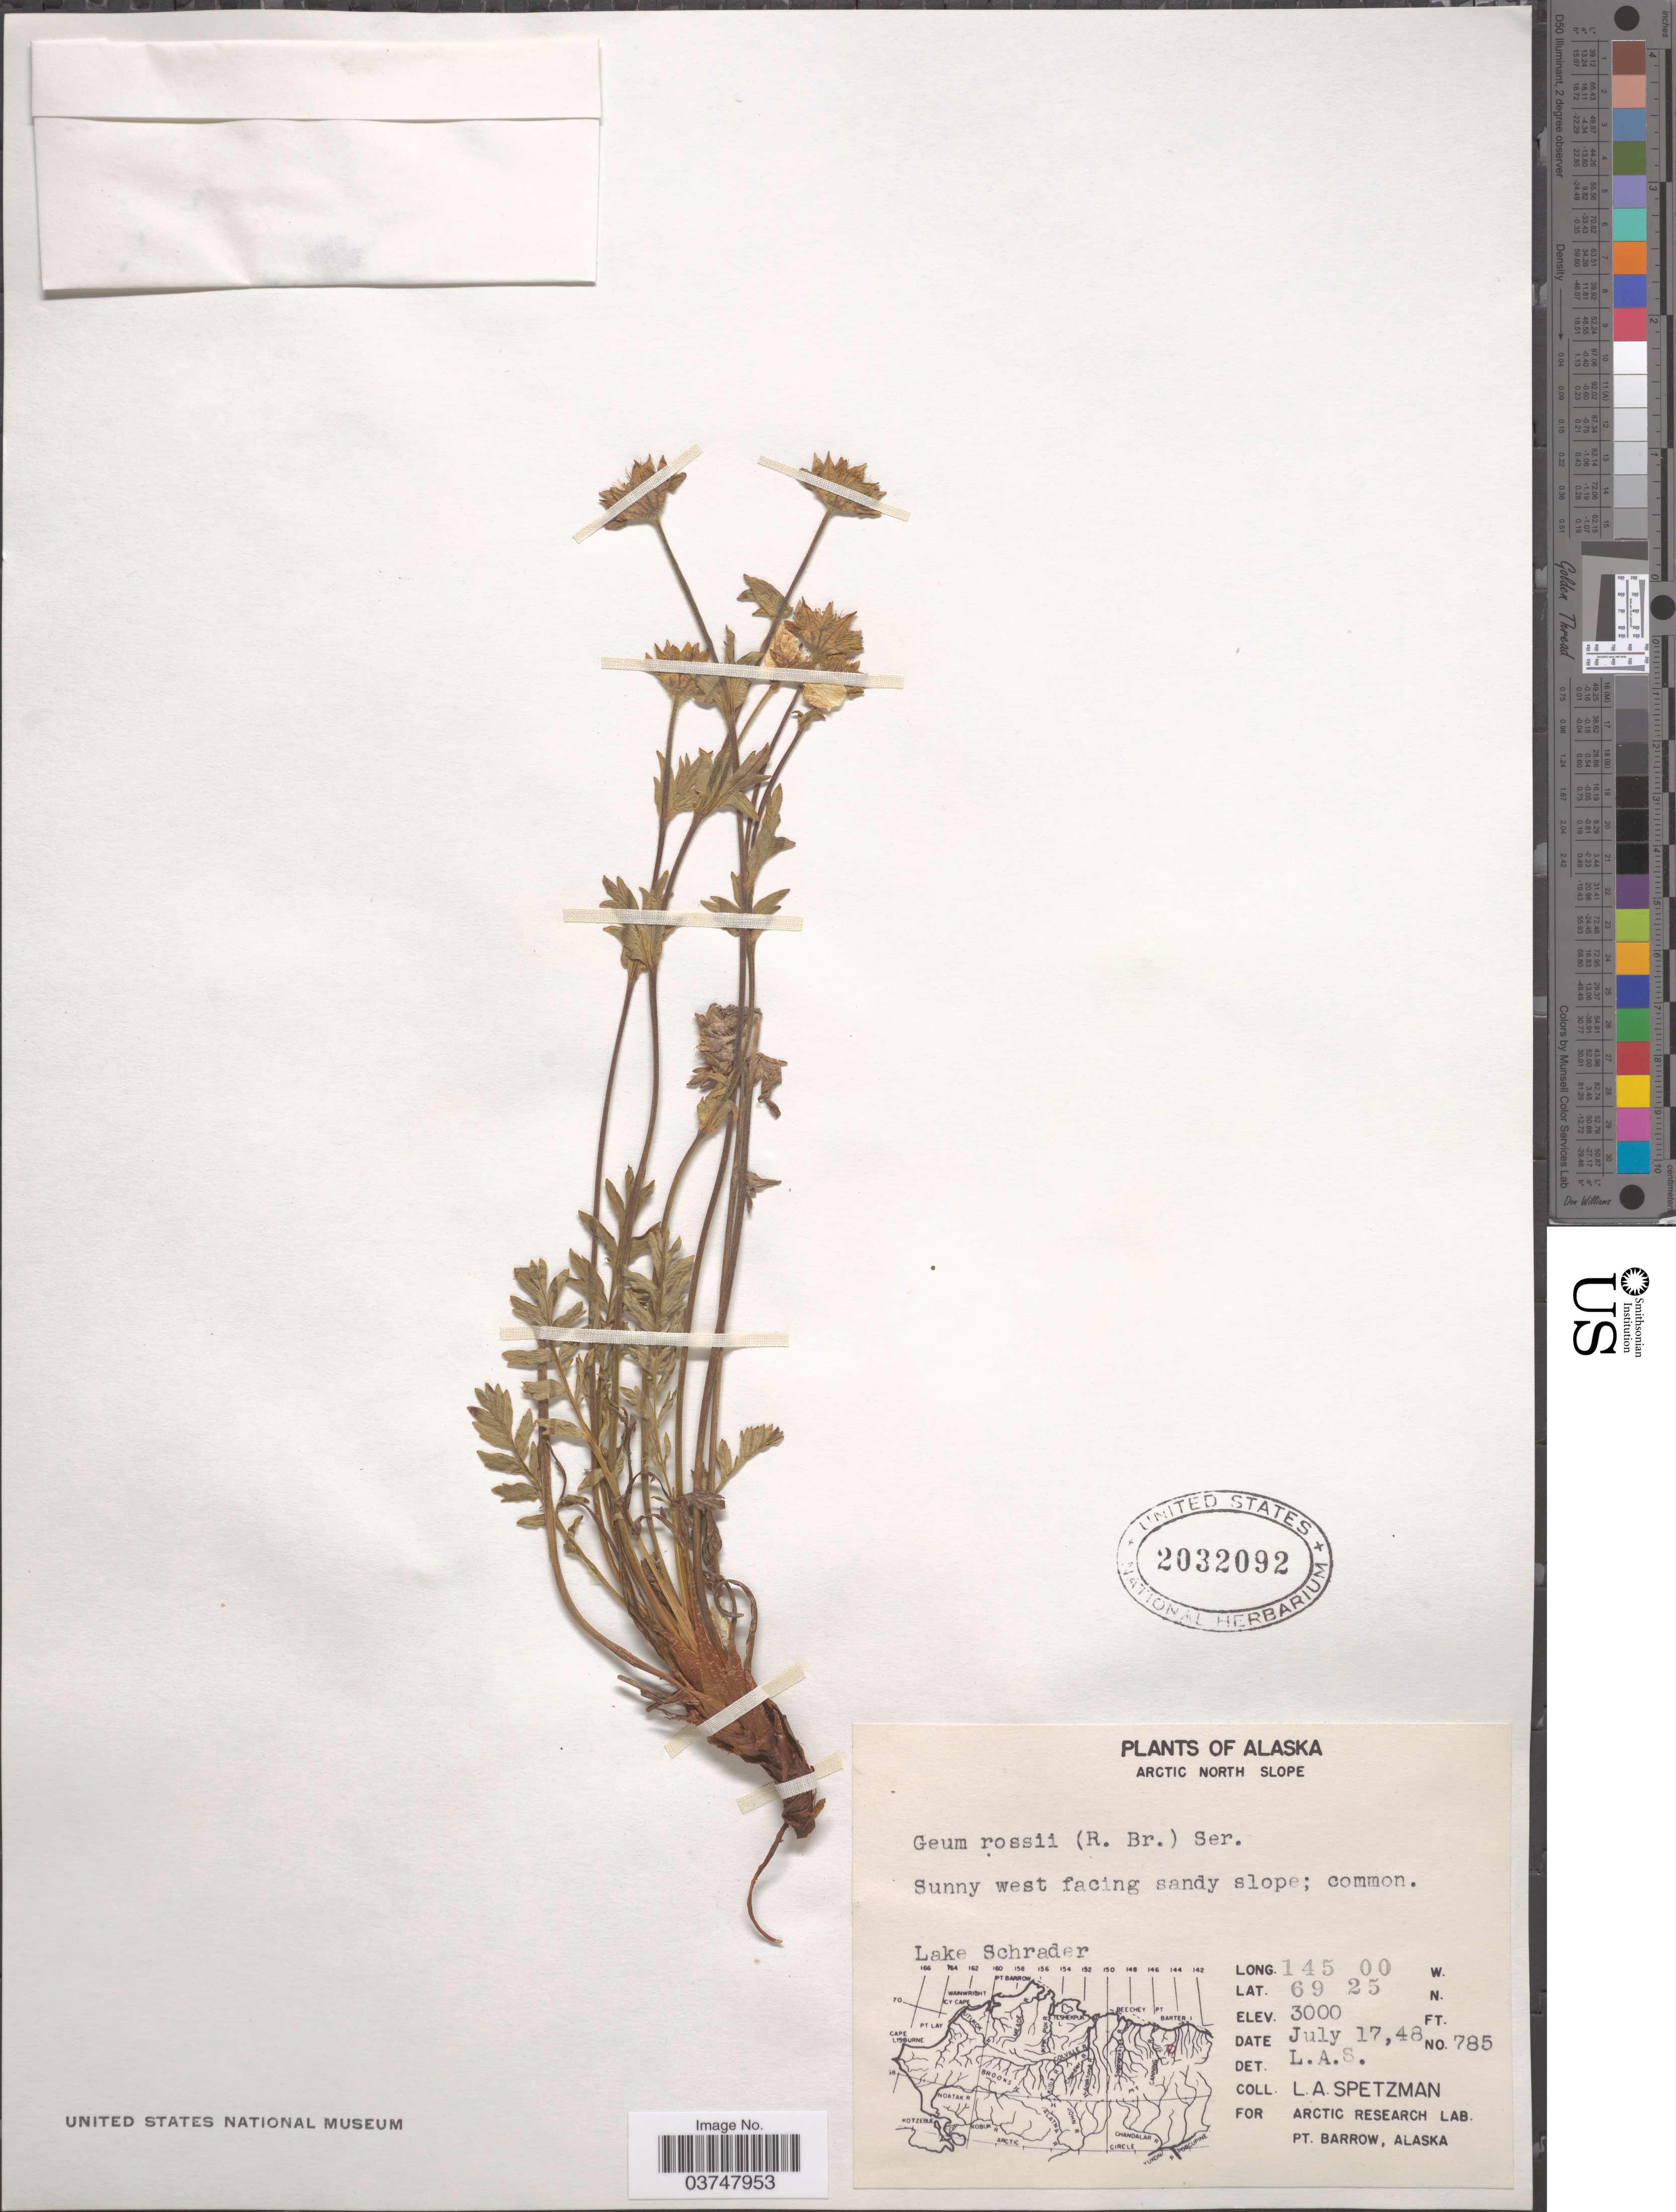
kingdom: Plantae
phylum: Tracheophyta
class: Magnoliopsida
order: Rosales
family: Rosaceae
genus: Geum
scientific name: Geum rossii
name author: (R. Br.) Ser.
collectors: L. Spetzman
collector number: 785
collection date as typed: Transcribed d/m/y: 17/7/48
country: United States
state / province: Alaska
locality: Arctic North Slope. Lake Schrader.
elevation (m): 914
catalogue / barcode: US 2032092